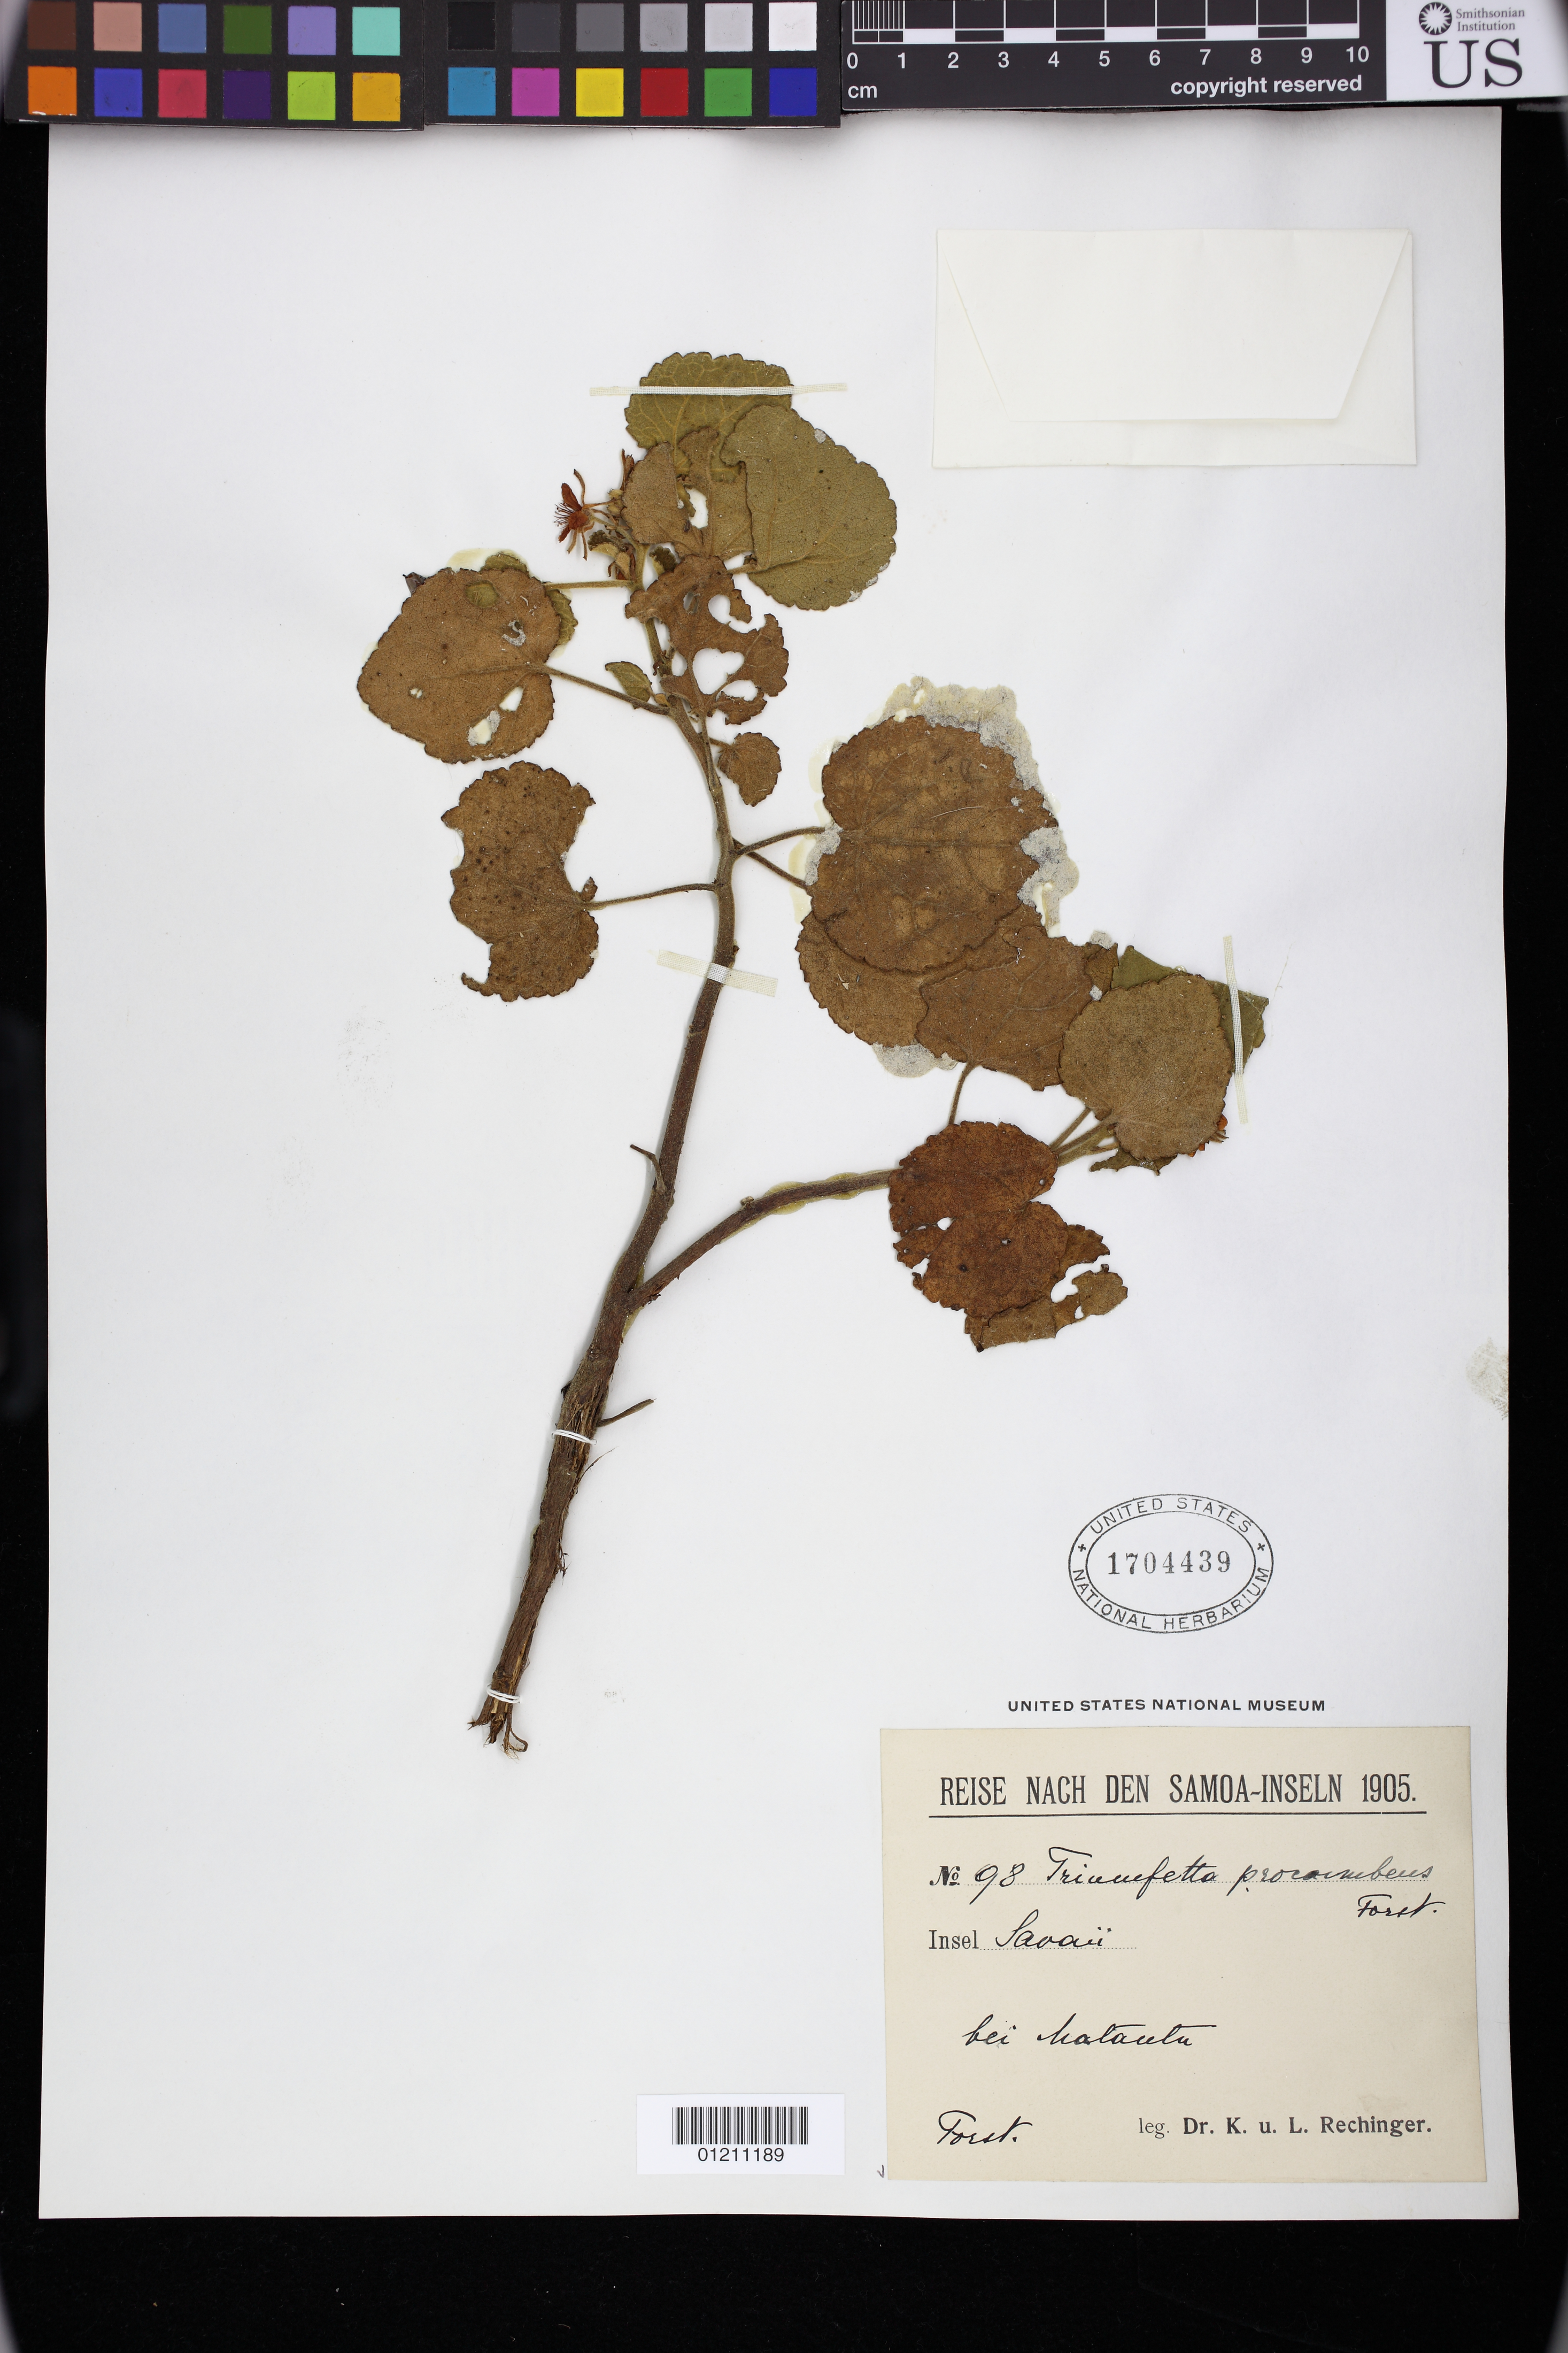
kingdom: Plantae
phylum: Tracheophyta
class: Magnoliopsida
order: Malvales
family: Malvaceae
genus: Triumfetta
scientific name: Triumfetta procumbens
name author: G. Forst.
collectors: K. Rechinger & L. Rechinger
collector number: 98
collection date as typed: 1905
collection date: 1905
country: Samoa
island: Savai'i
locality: Samoa-Inseln: Savai'i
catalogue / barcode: US 1704439